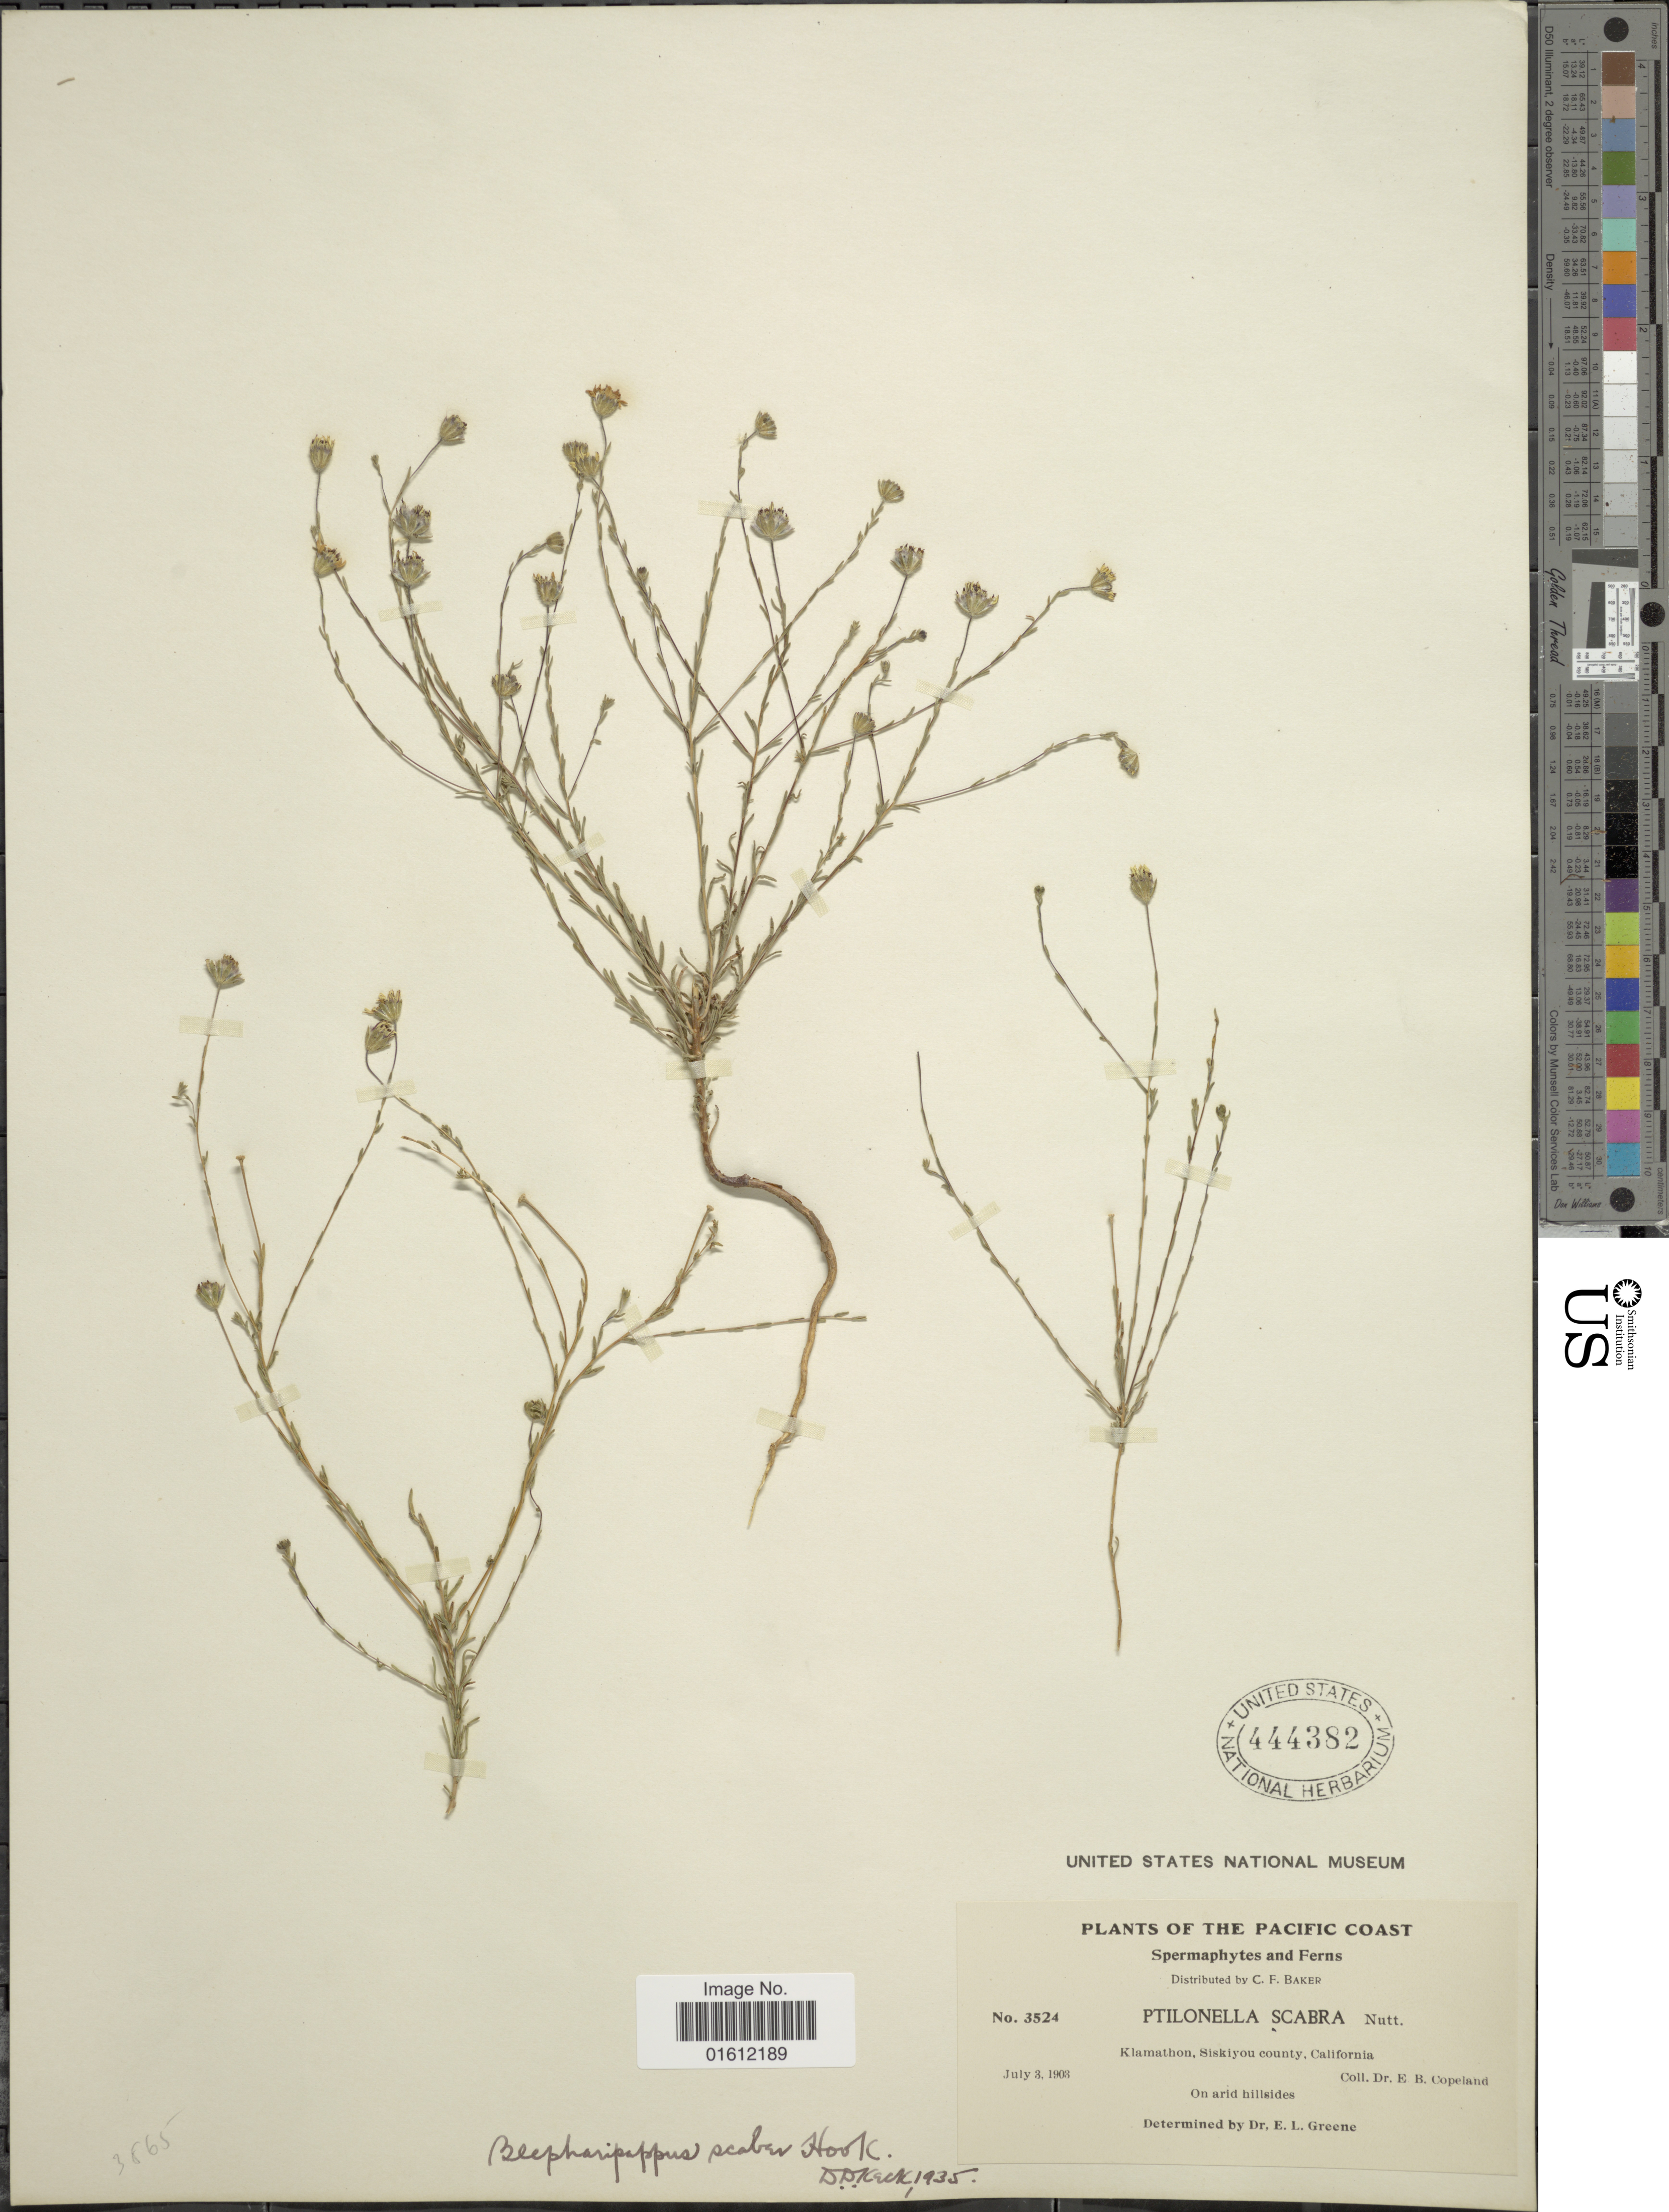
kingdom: Plantae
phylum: Tracheophyta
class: Magnoliopsida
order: Asterales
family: Asteraceae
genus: Blepharipappus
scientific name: Blepharipappus scaber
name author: Hook.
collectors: E. B. Copeland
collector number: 3524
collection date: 1903-07-03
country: United States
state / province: California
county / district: Siskiyou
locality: The Pacific Coast, Klamathon, Siskiyou county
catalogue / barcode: US 444382